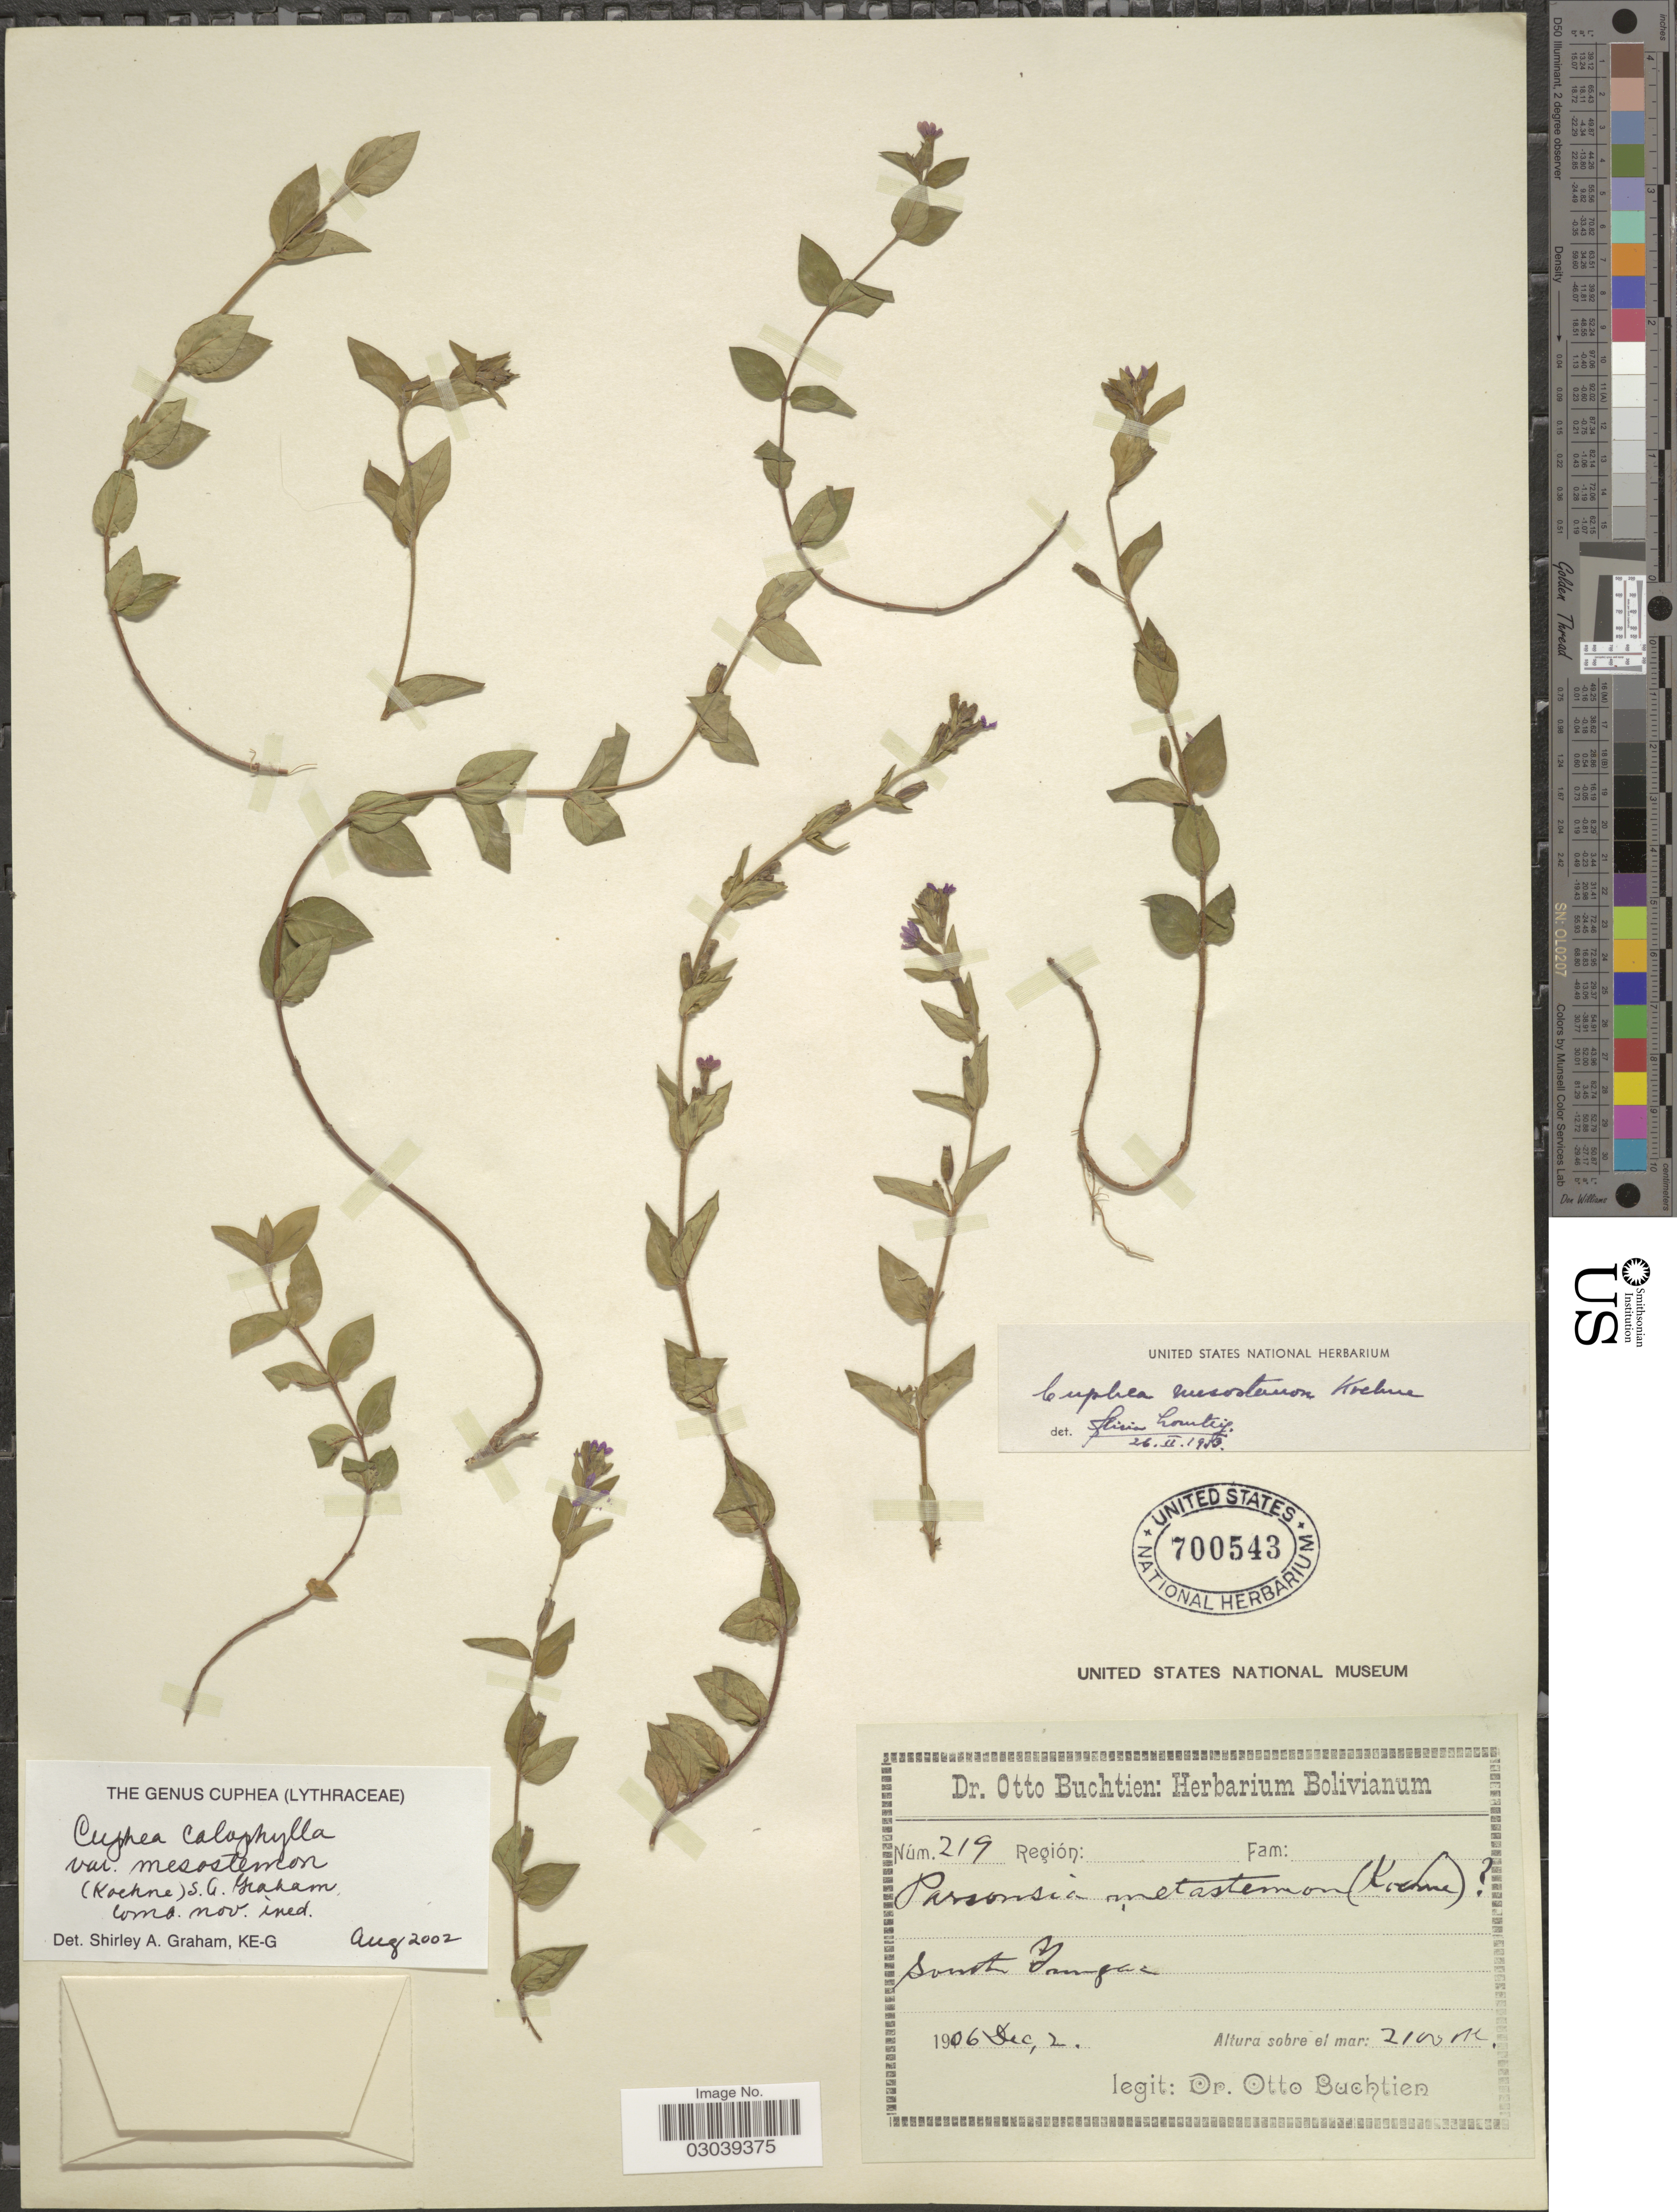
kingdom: Plantae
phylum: Tracheophyta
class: Magnoliopsida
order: Myrtales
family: Lythraceae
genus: Cuphea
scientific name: Cuphea calophylla subsp. mesostemon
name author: (Koehne) Lourteig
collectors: O. Buchtien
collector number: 219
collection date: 1906-12-02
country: Bolivia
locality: South Yungas.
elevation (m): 2100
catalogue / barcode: US 700543